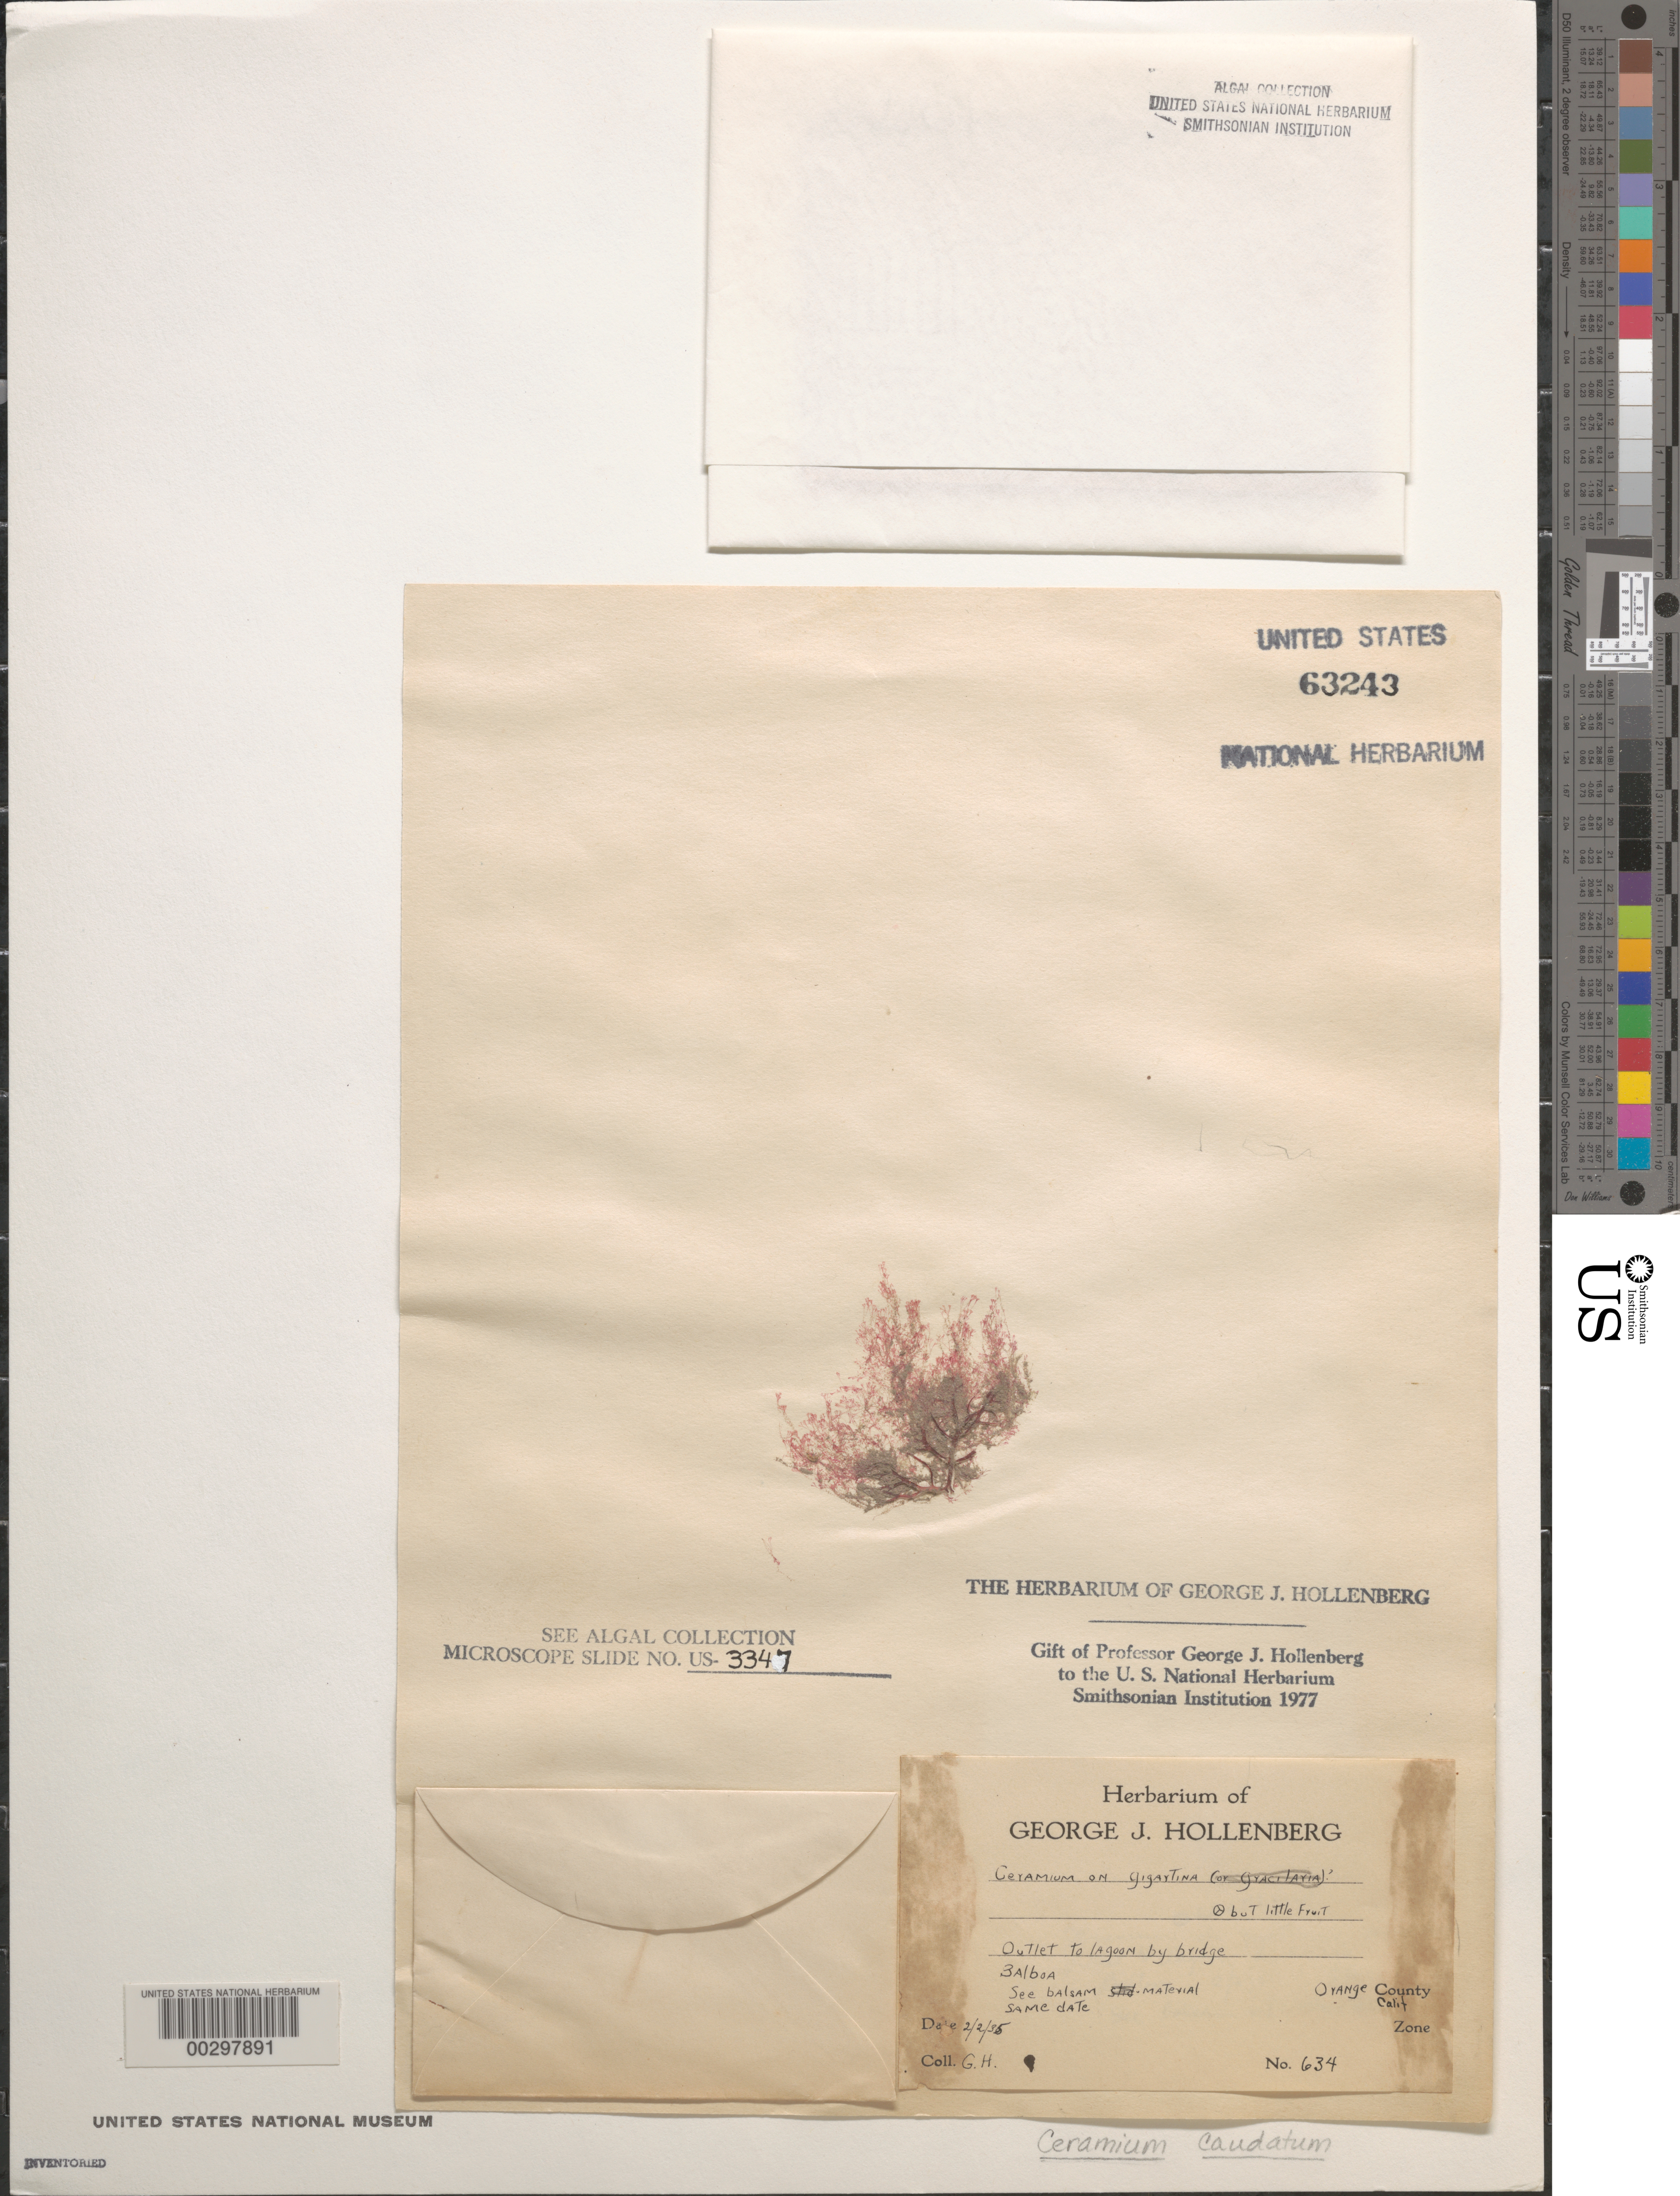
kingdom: Plantae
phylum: Rhodophyta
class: Florideophyceae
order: Ceramiales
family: Ceramiaceae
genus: Ceramium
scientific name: Ceramium caudatum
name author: Setchell & N.L. Gardner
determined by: Hollenberg, George J.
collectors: G. Hollenberg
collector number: GJH 634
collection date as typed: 02 Feb 1935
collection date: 1935-02-02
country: United States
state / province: California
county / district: Orange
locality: Lagoon outlet by bridge, Balboa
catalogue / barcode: US 63243